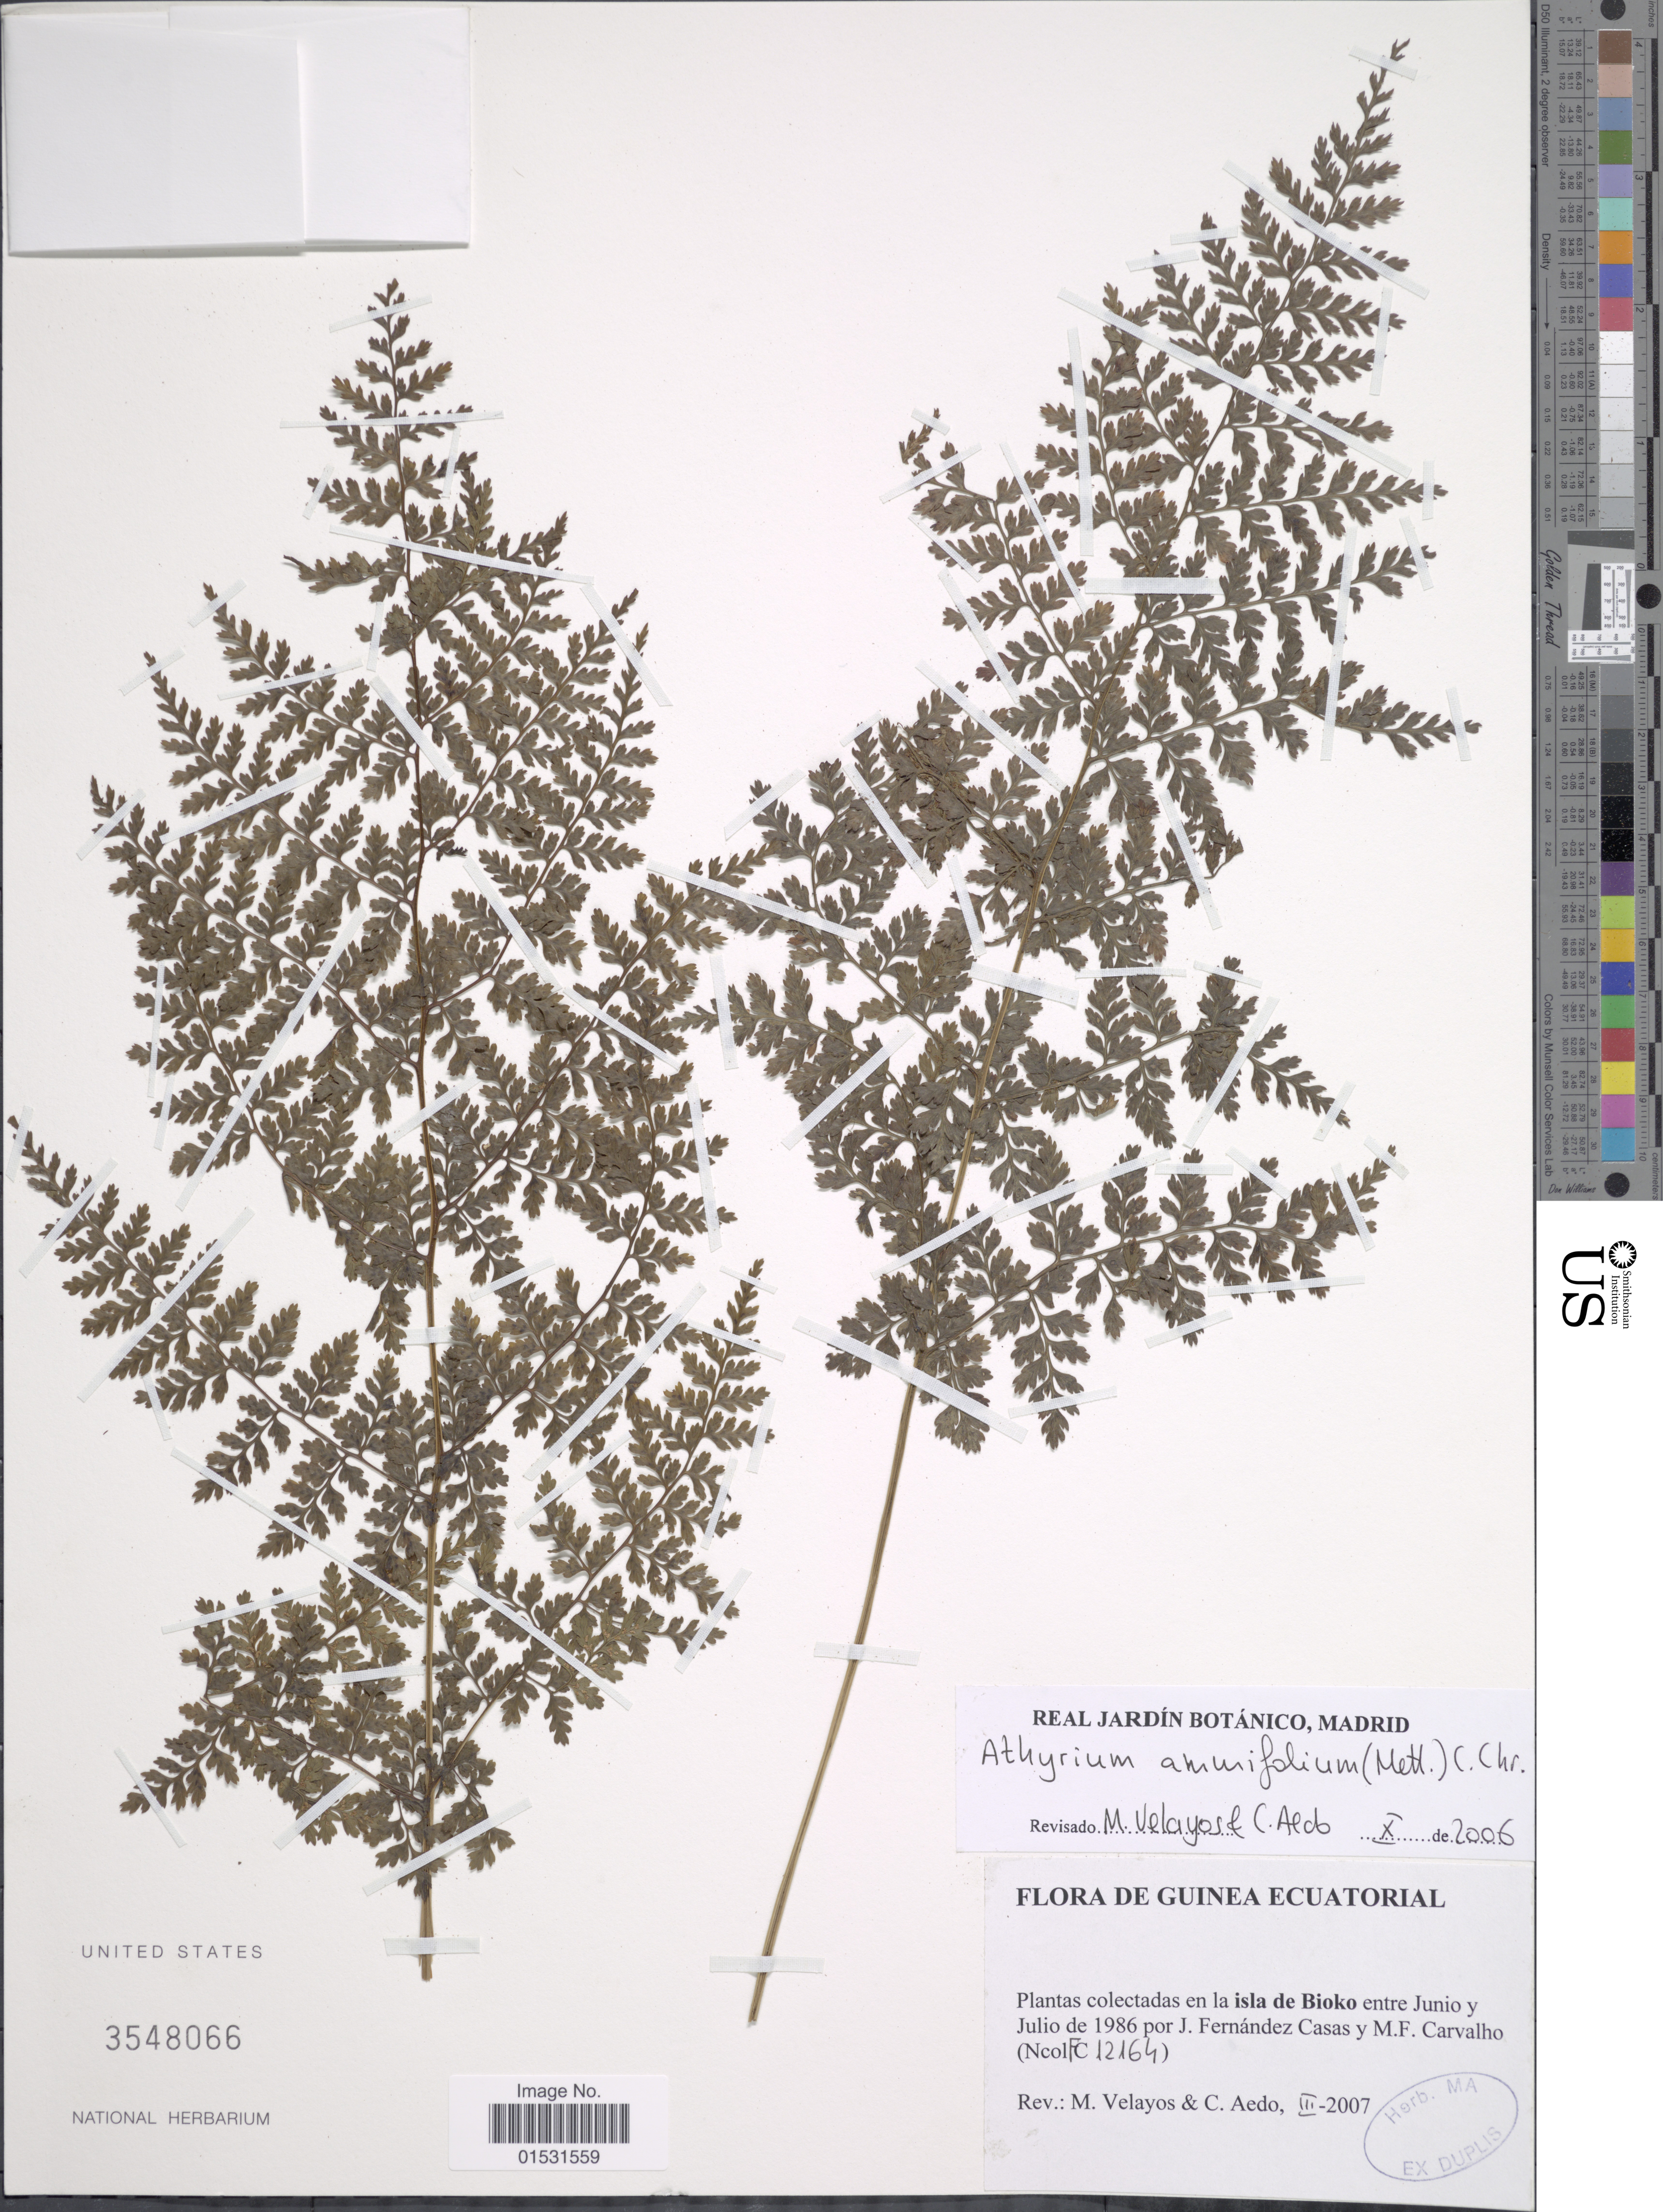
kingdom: Plantae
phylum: Tracheophyta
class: Polypodiopsida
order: Polypodiales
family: Athyriaceae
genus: Athyrium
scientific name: Athyrium ammifolium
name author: (Mett.) C. Chr.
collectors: J. Casas & M. F. Carvalho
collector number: FC12164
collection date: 1986-06/1986-07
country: Equatorial Guinea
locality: La isla de Bioko.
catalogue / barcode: US 3548066